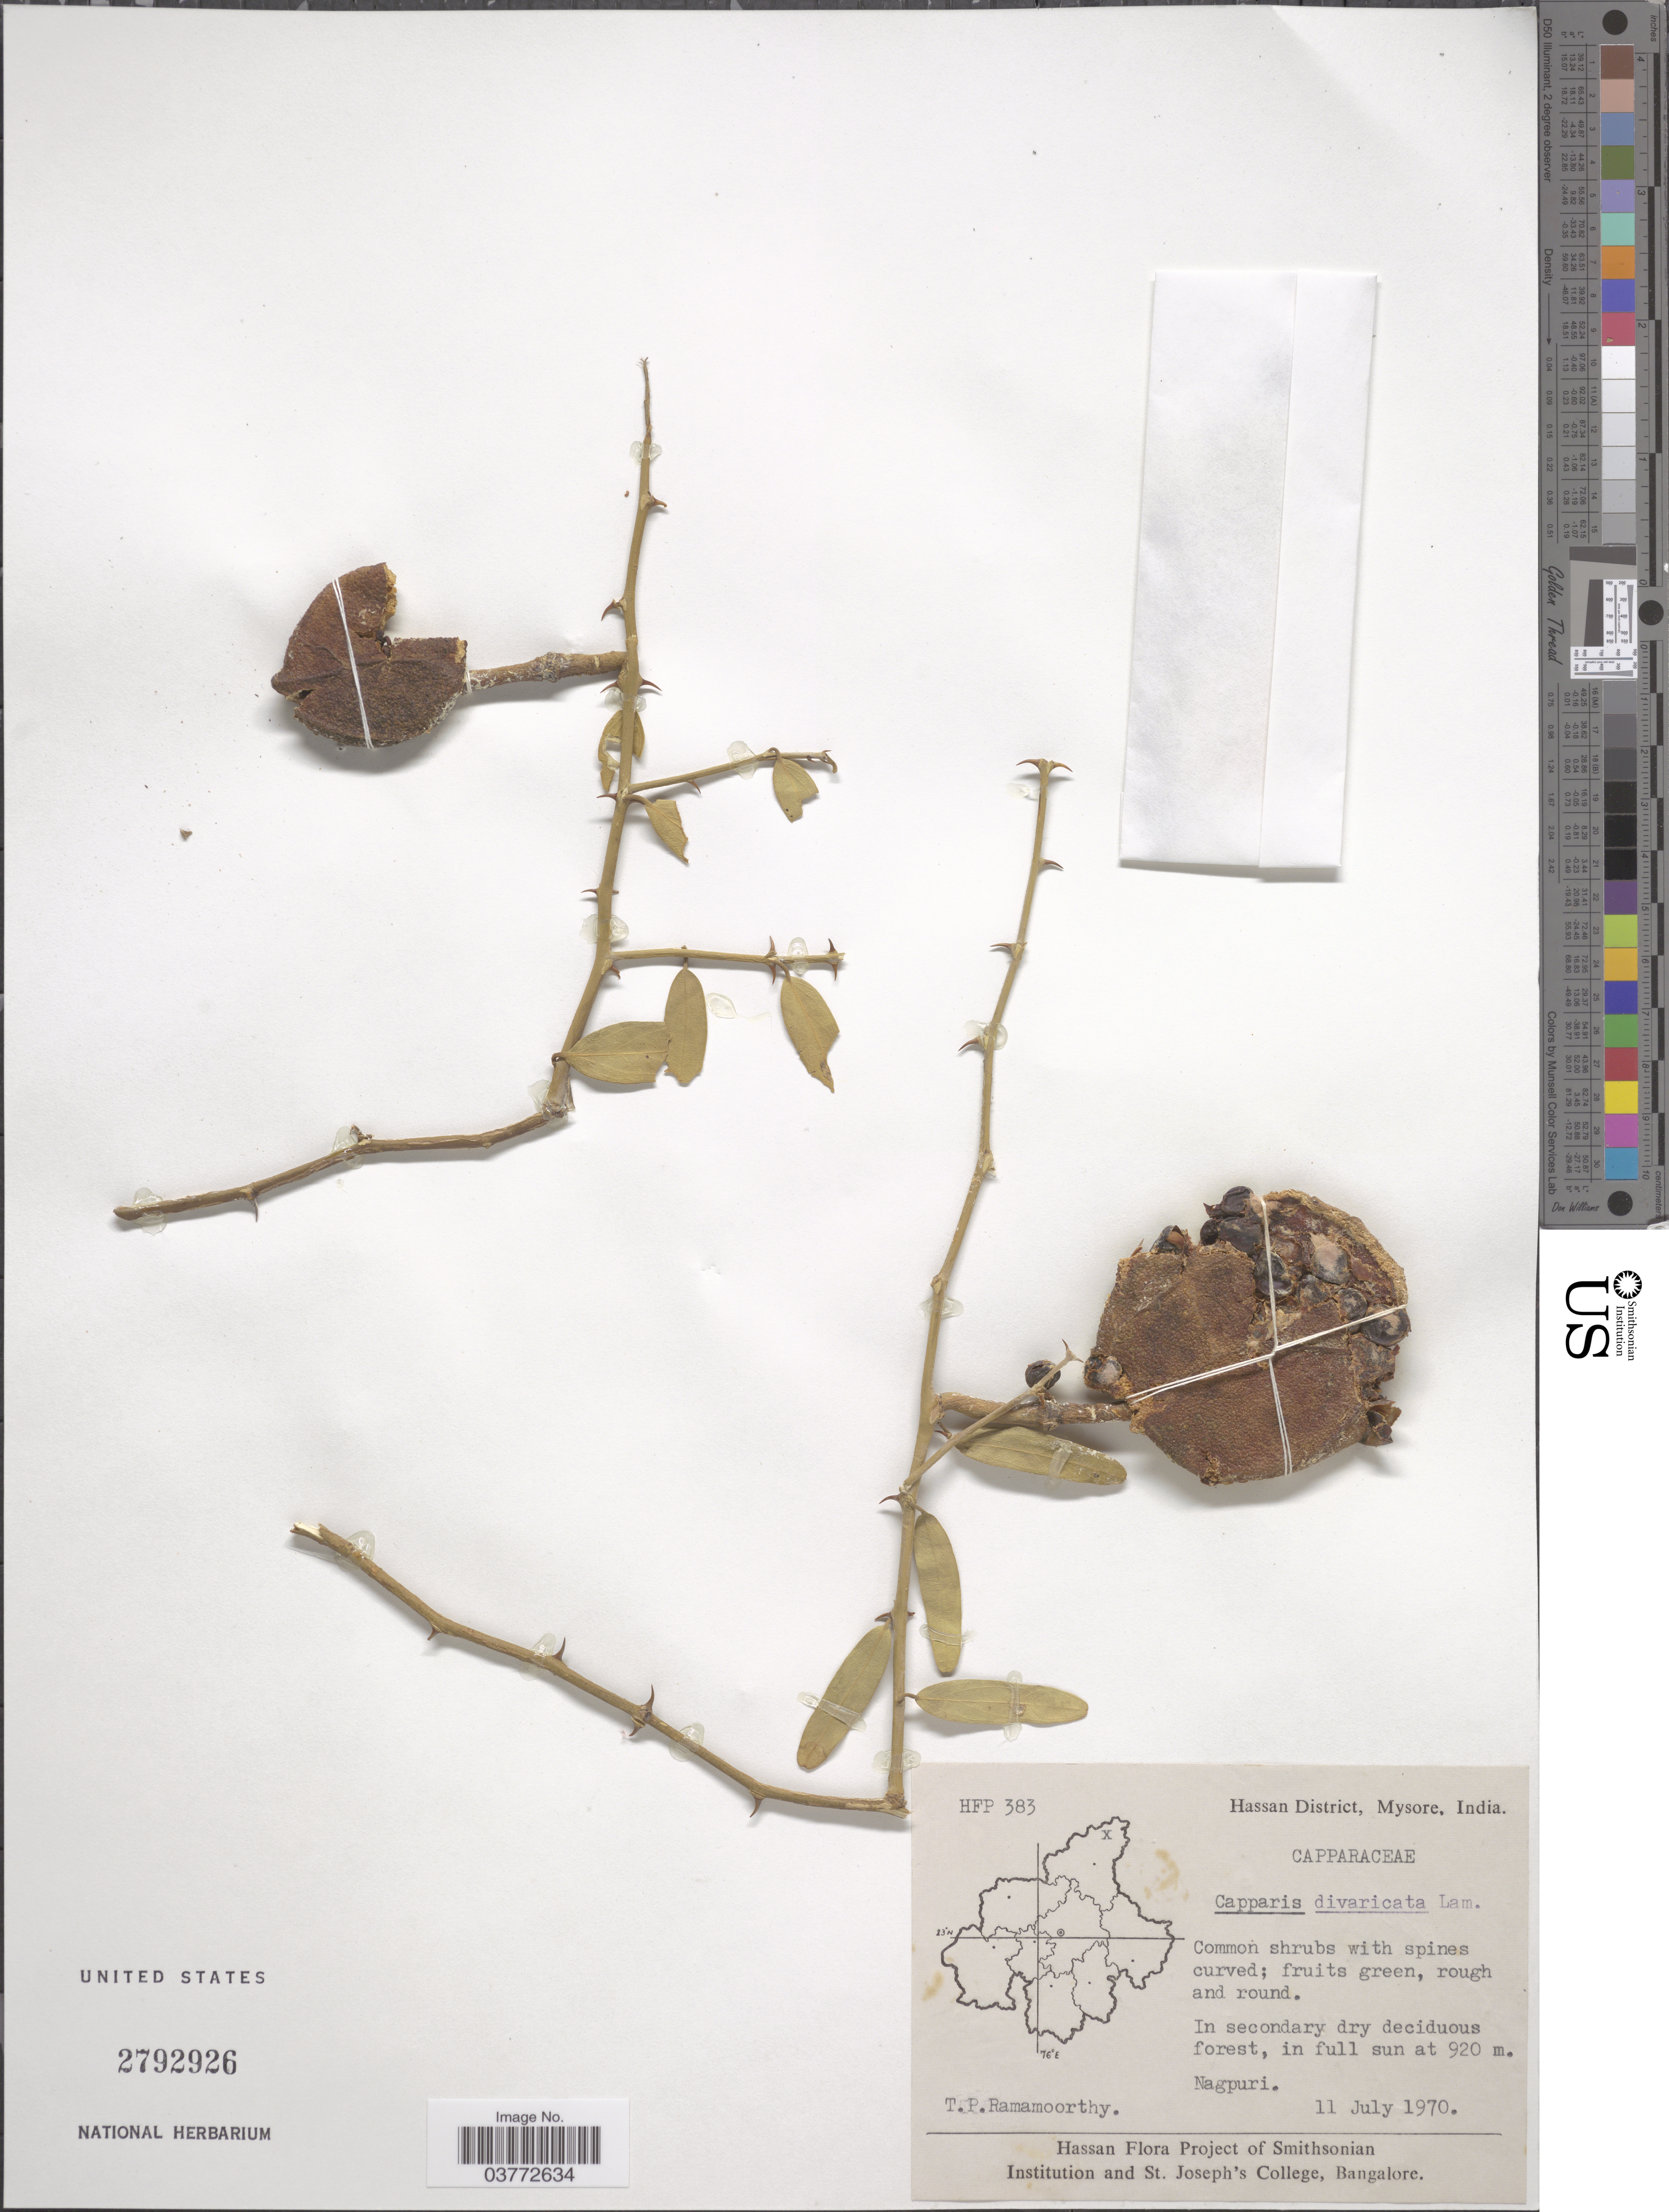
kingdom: Plantae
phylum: Tracheophyta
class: Magnoliopsida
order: Brassicales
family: Capparaceae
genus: Capparis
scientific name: Capparis divaricata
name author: Lam.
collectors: T. P. Ramamoorthy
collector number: HFP 383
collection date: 1970-07-11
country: India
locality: Hassan District, Mysore. Nagpuri.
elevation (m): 920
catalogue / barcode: US 2792926